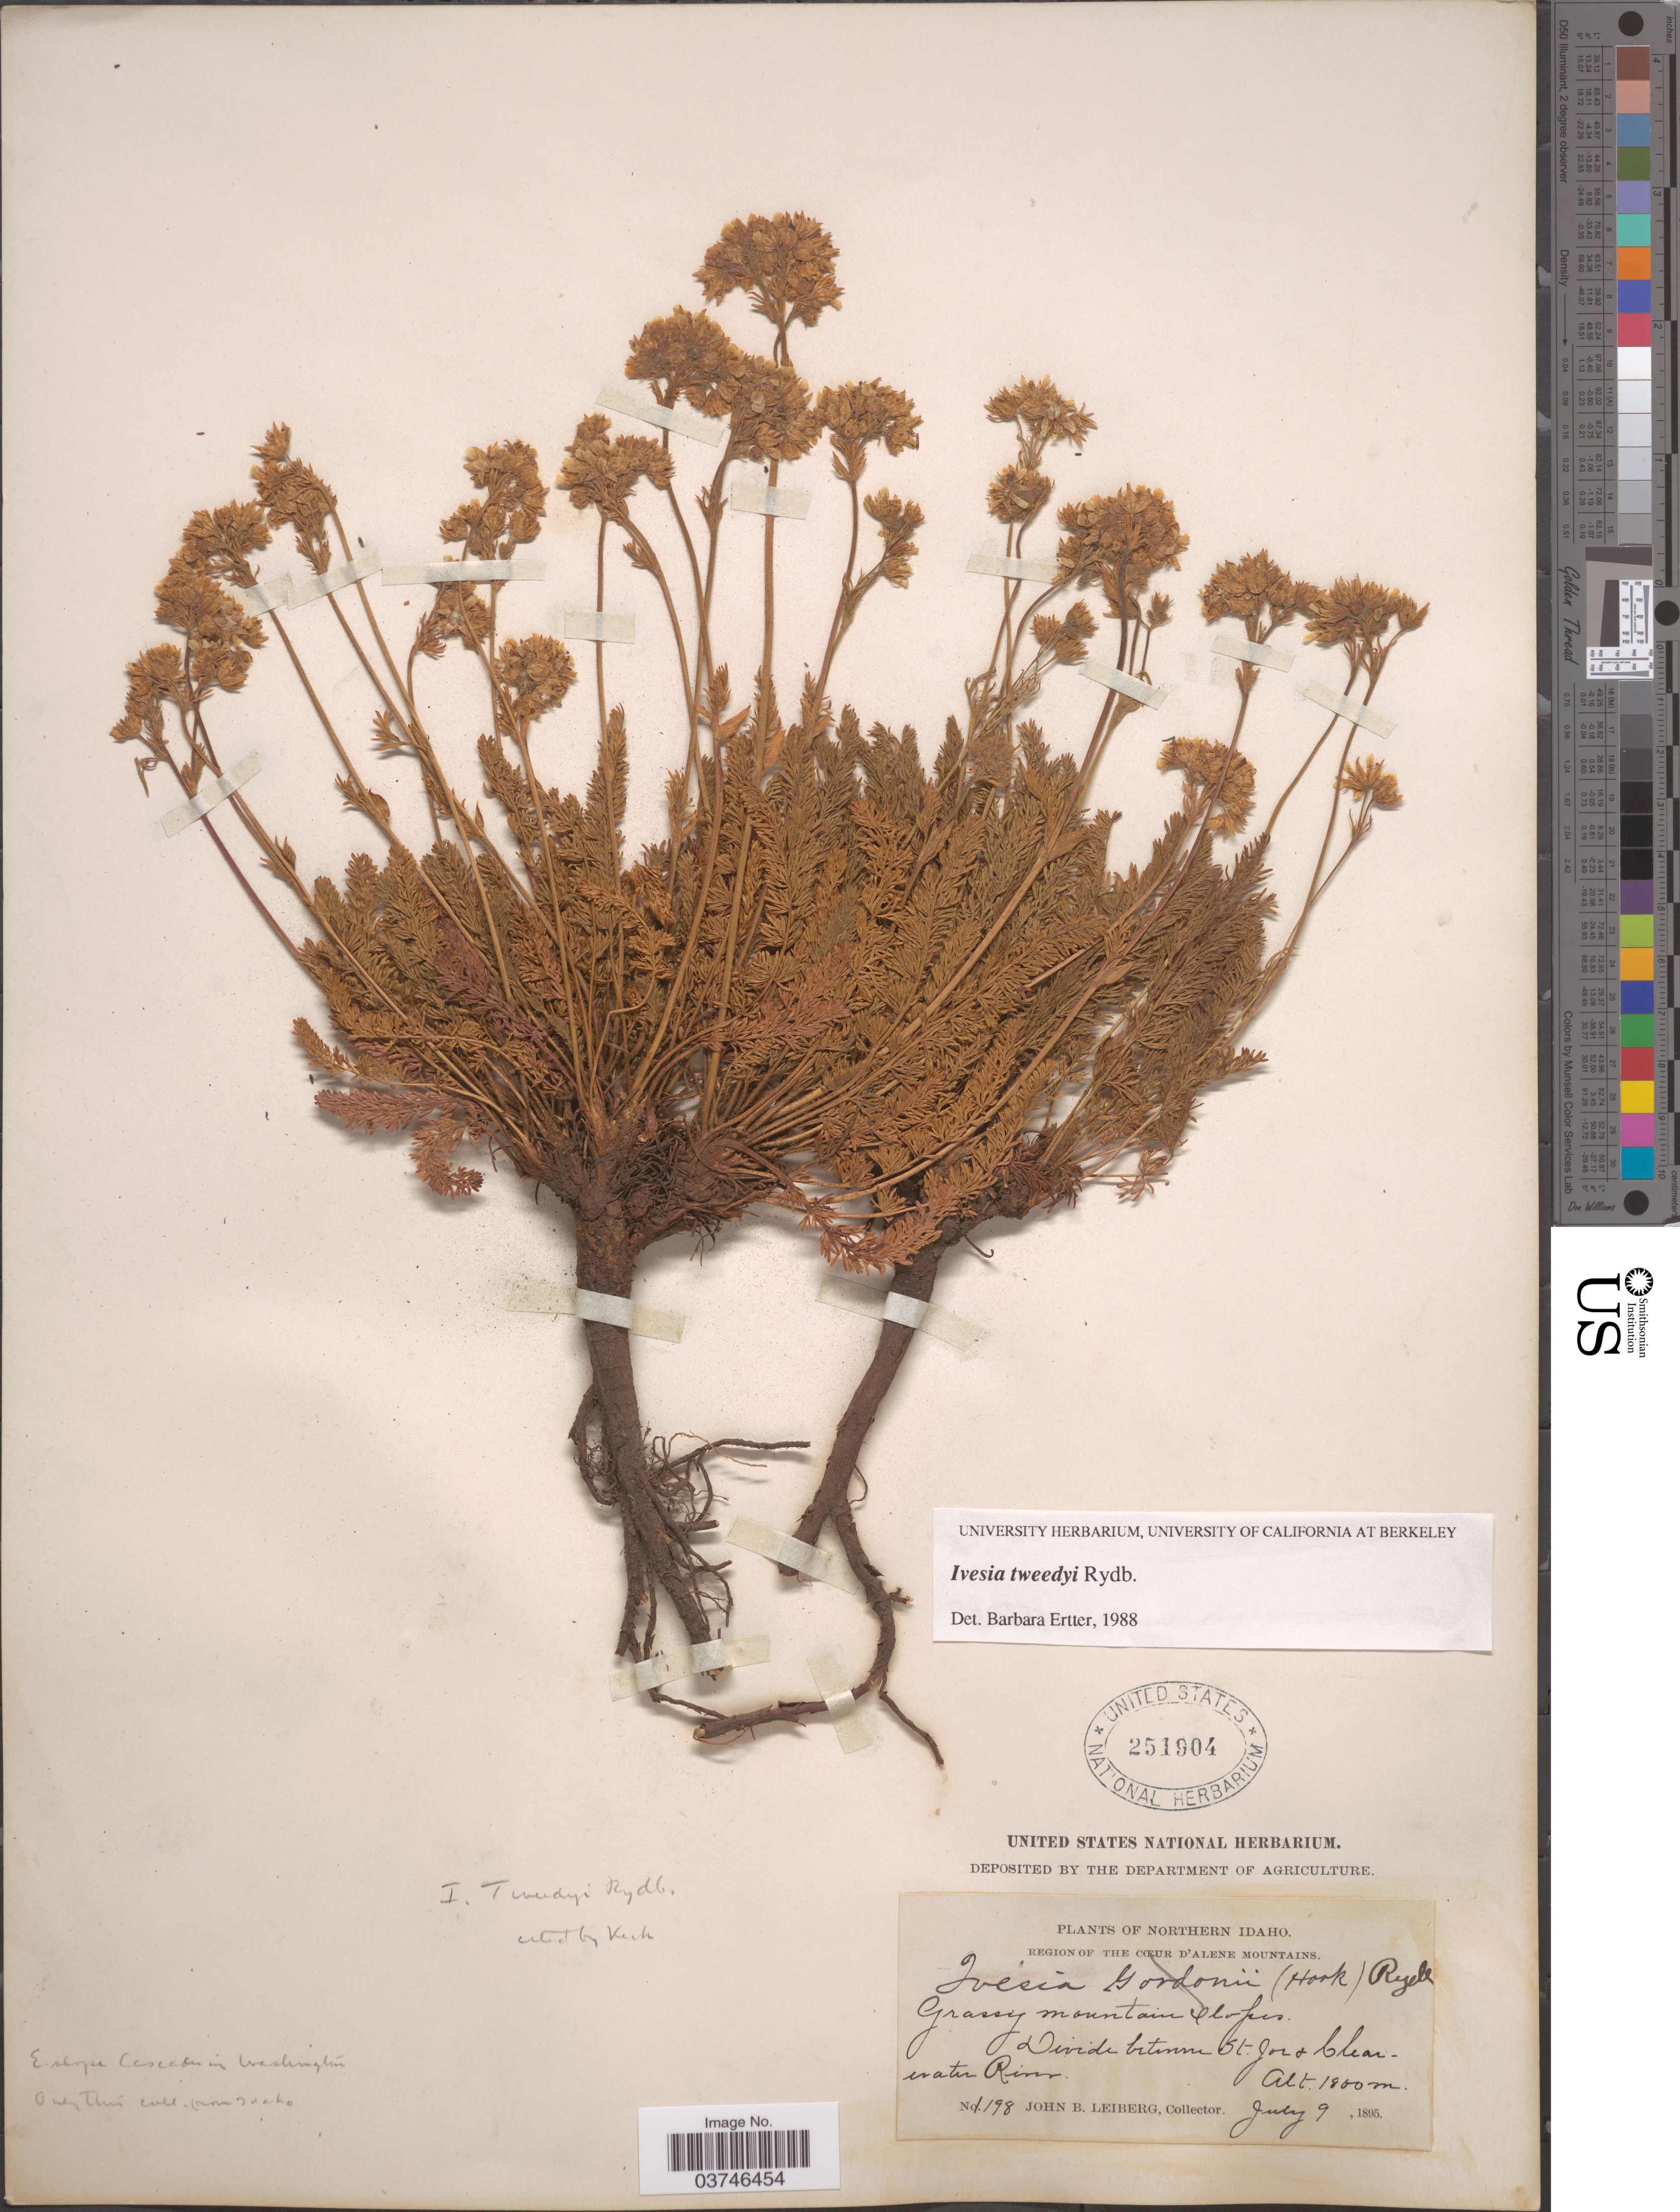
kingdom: Plantae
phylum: Tracheophyta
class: Magnoliopsida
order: Rosales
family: Rosaceae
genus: Potentilla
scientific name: Potentilla tweedyi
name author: (Rydb.) J.T. Howell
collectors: J. B. Leiberg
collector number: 1198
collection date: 1895-07-09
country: United States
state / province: Idaho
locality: Northern Idaho. Region of the Cœur D'Alene Mountains. Grassy mountain slopes. Divide between St. Joe + Clearwater River.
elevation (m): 1800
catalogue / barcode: US 251904